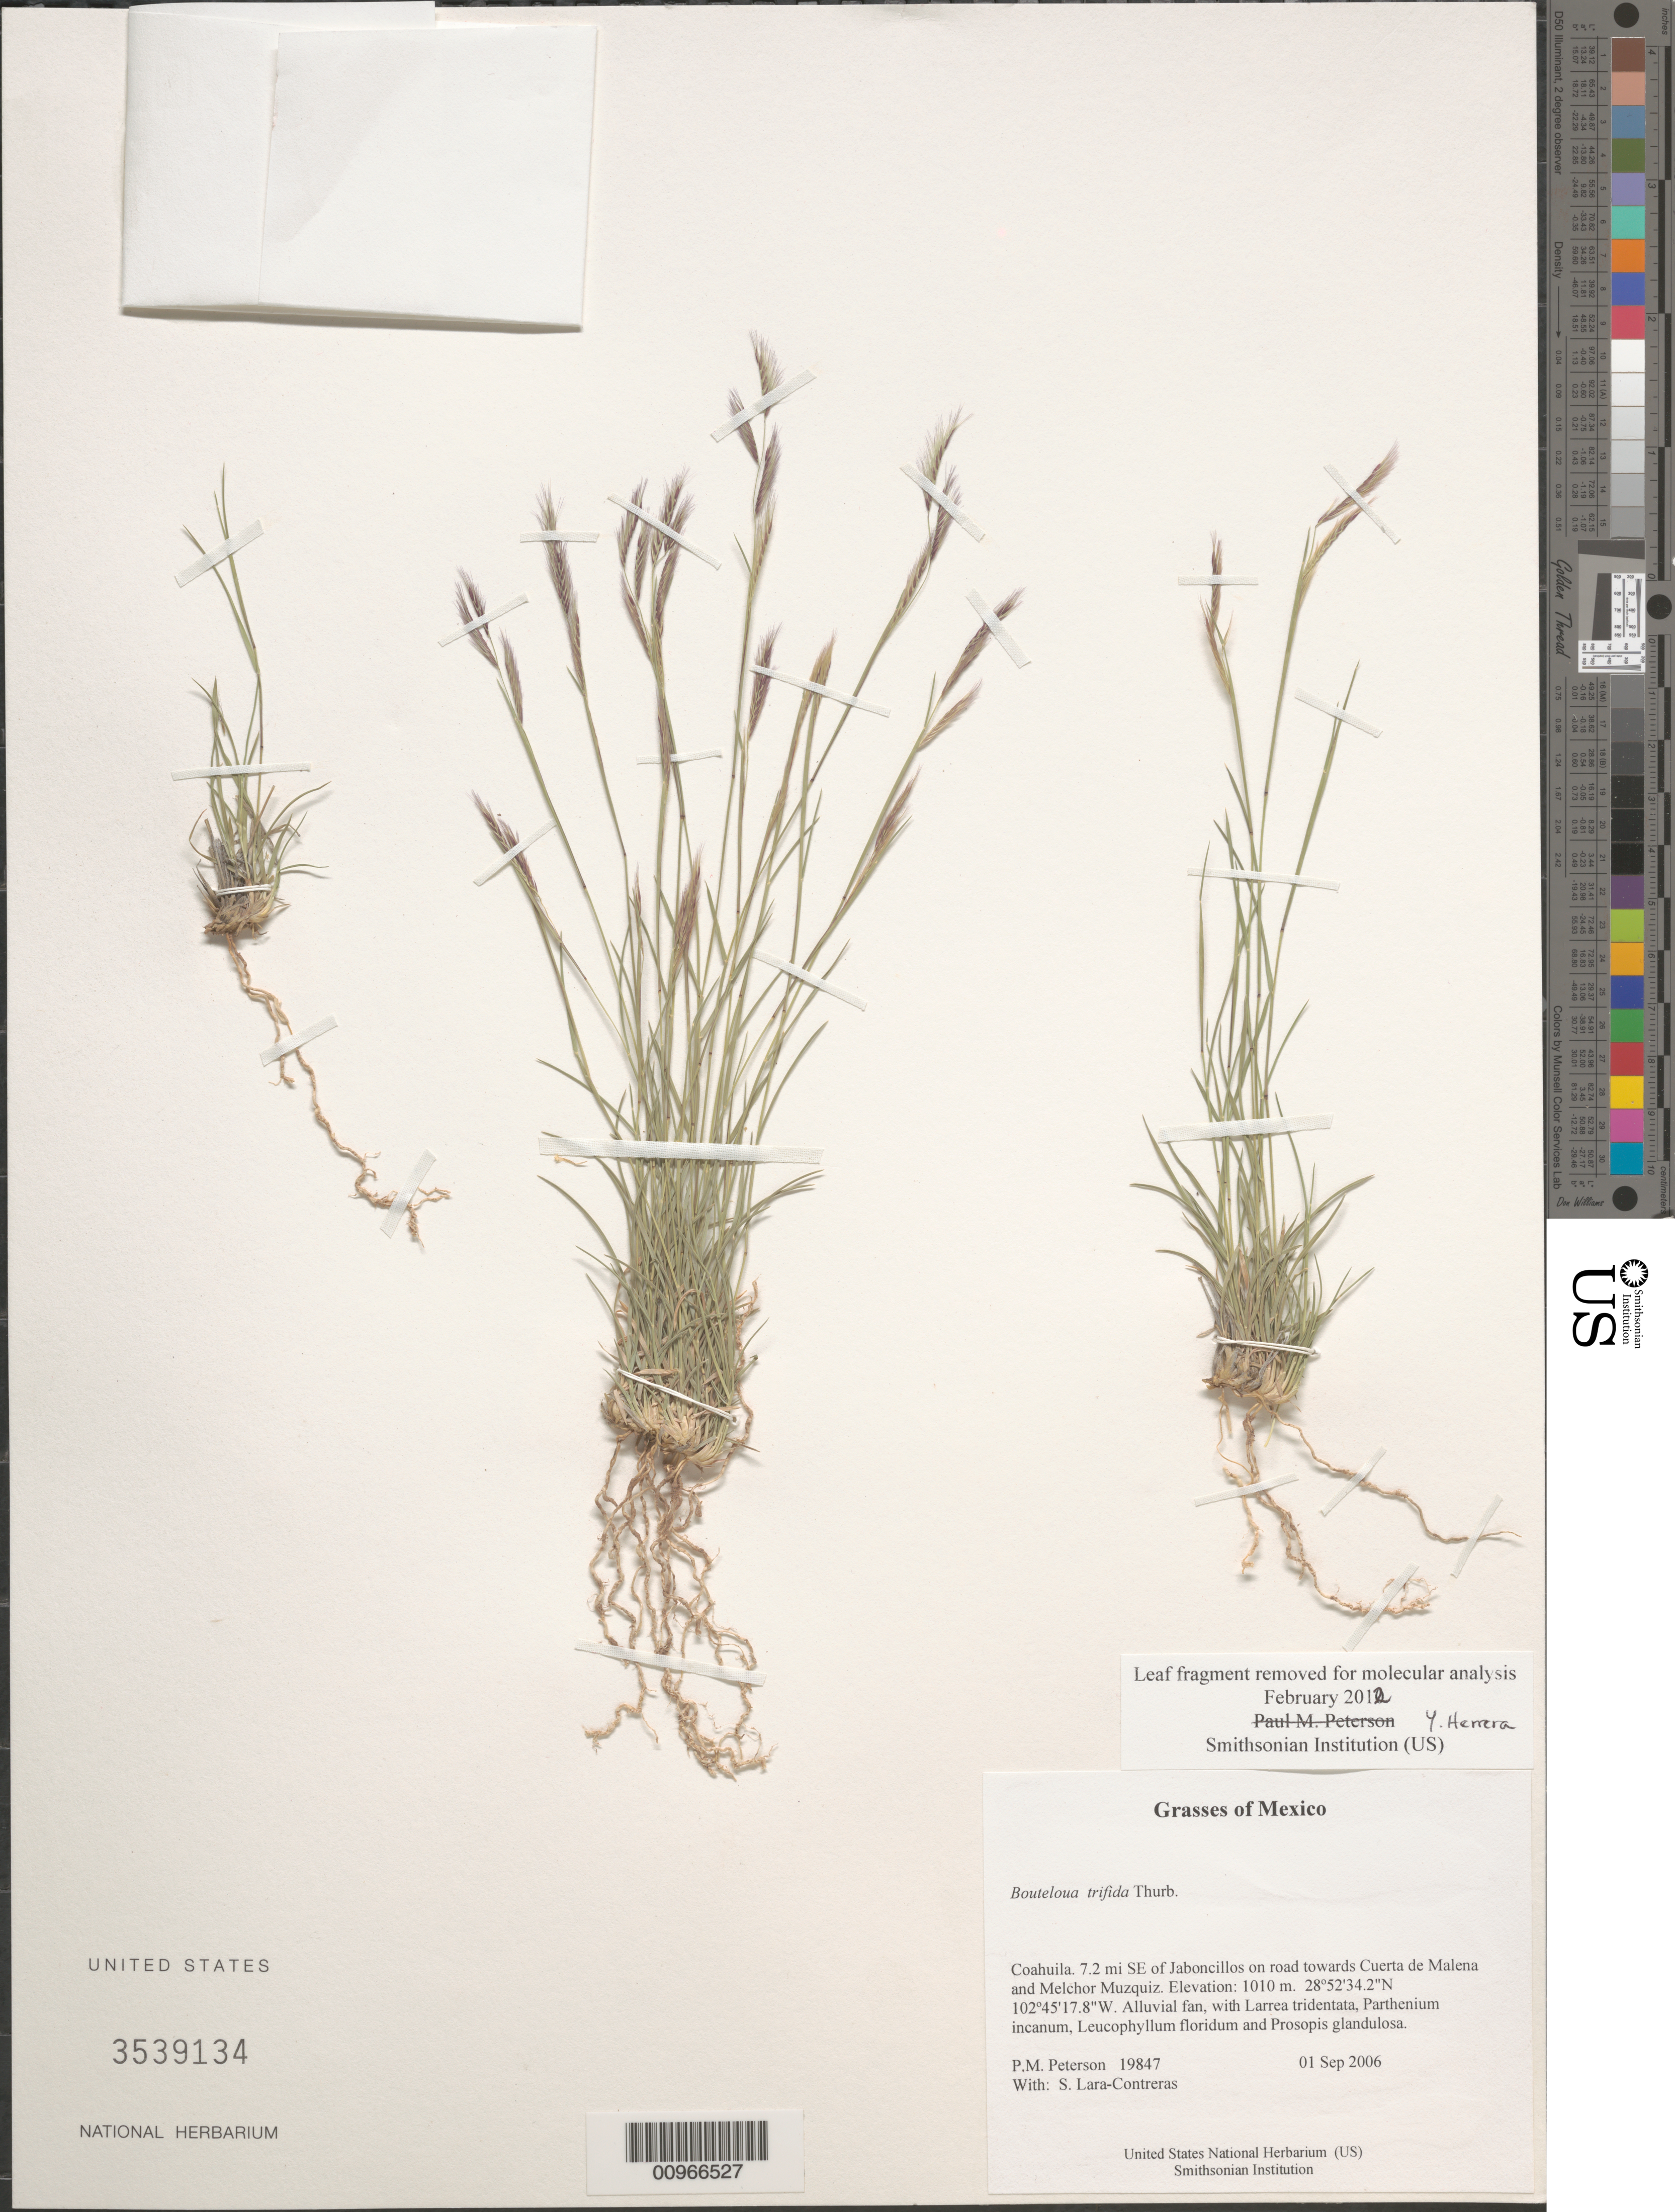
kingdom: Plantae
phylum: Tracheophyta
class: Liliopsida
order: Poales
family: Poaceae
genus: Bouteloua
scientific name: Bouteloua trifida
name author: Thurb.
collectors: P. M. Peterson & S. Lara Contreras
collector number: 19847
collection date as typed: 01 Sep 2006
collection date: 2006-09-01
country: Mexico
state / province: Coahuila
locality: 7.2 mi SE of Jaboncillos on road towards Cuerta de Malena and Melchor Muzquiz.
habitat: Alluvial fan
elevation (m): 1010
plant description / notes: Tissue sample 19847.01 depleted before it could be imported into EMu (4 Jun 2018). No Biorepository ID was ever assigned.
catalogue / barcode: US 3539134